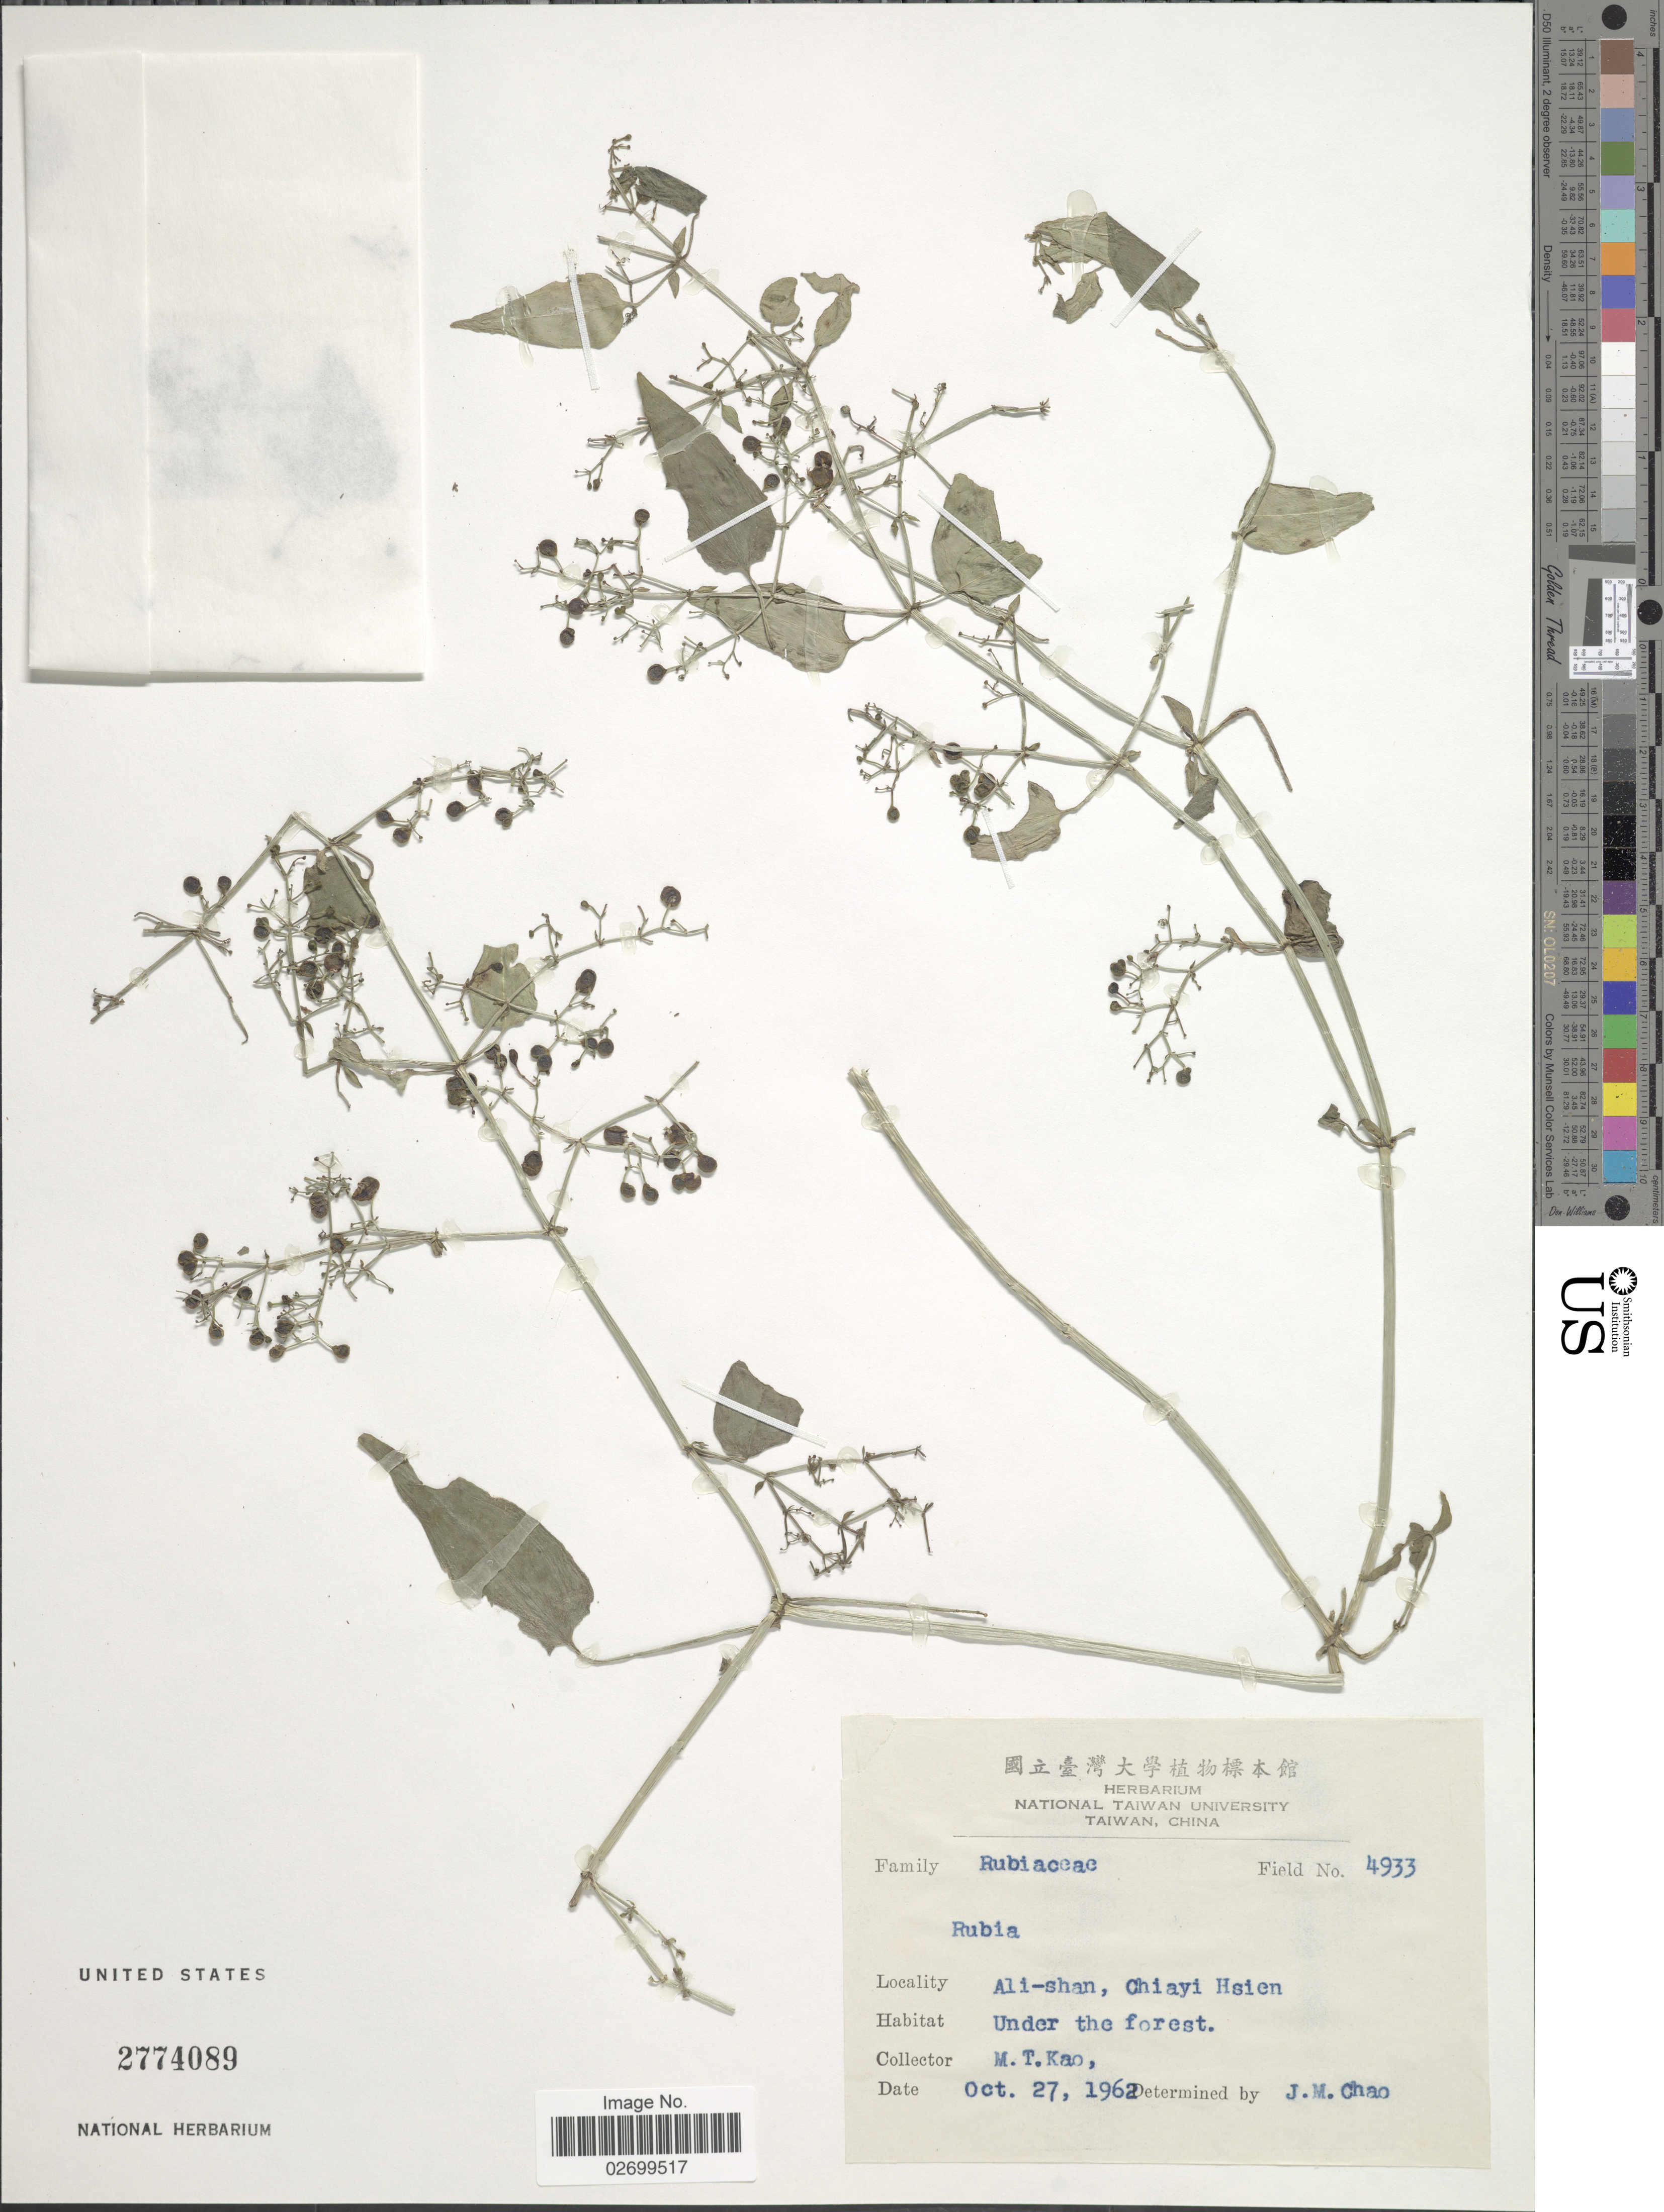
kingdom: Plantae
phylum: Tracheophyta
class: Magnoliopsida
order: Gentianales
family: Rubiaceae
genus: Rubia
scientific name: Rubia sp.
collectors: M. T. Kao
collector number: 4933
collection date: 1962-10-27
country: Taiwan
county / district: Chiayi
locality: Ali-shan, Chiayi Hsien.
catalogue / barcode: US 2774089